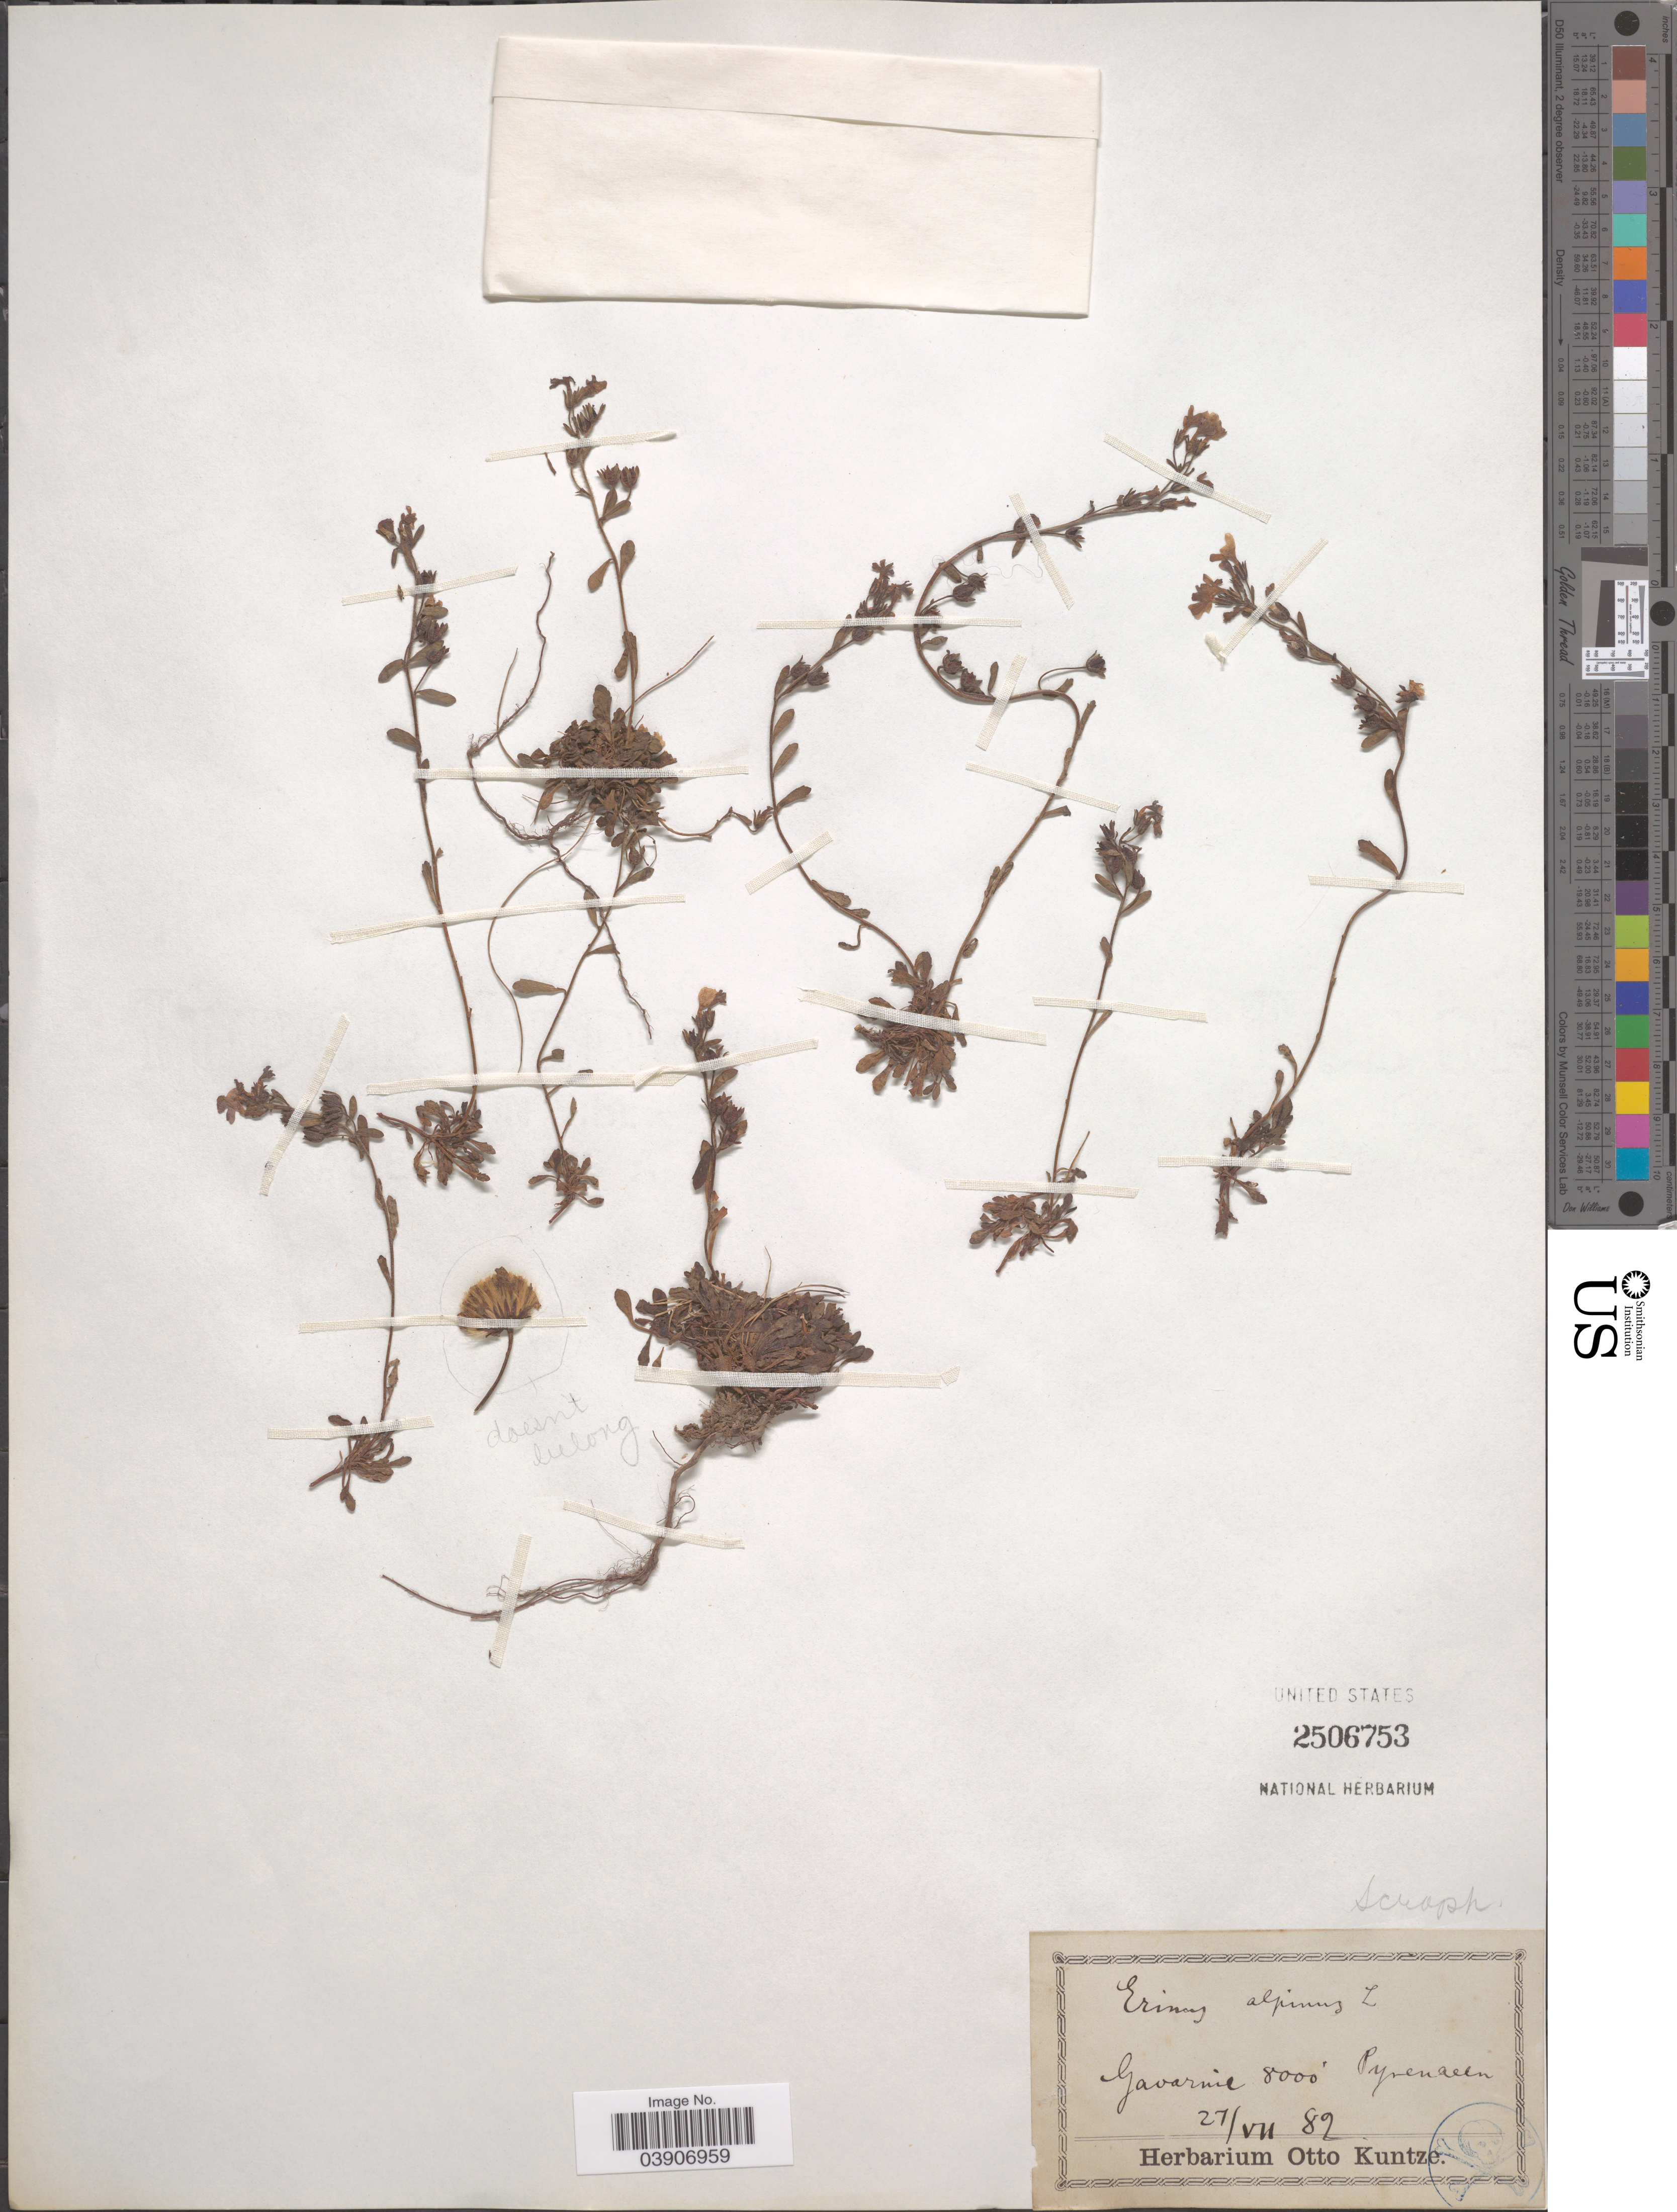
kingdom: Plantae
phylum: Tracheophyta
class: Magnoliopsida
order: Lamiales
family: Plantaginaceae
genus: Erinus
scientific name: Erinus alpinus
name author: L.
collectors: ex herb. Otto Kuntze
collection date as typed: Transcribed d/m/y: 27/7/82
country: France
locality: Gavarnie Pyrenaeum [interpreted]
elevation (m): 2438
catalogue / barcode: US 2506753